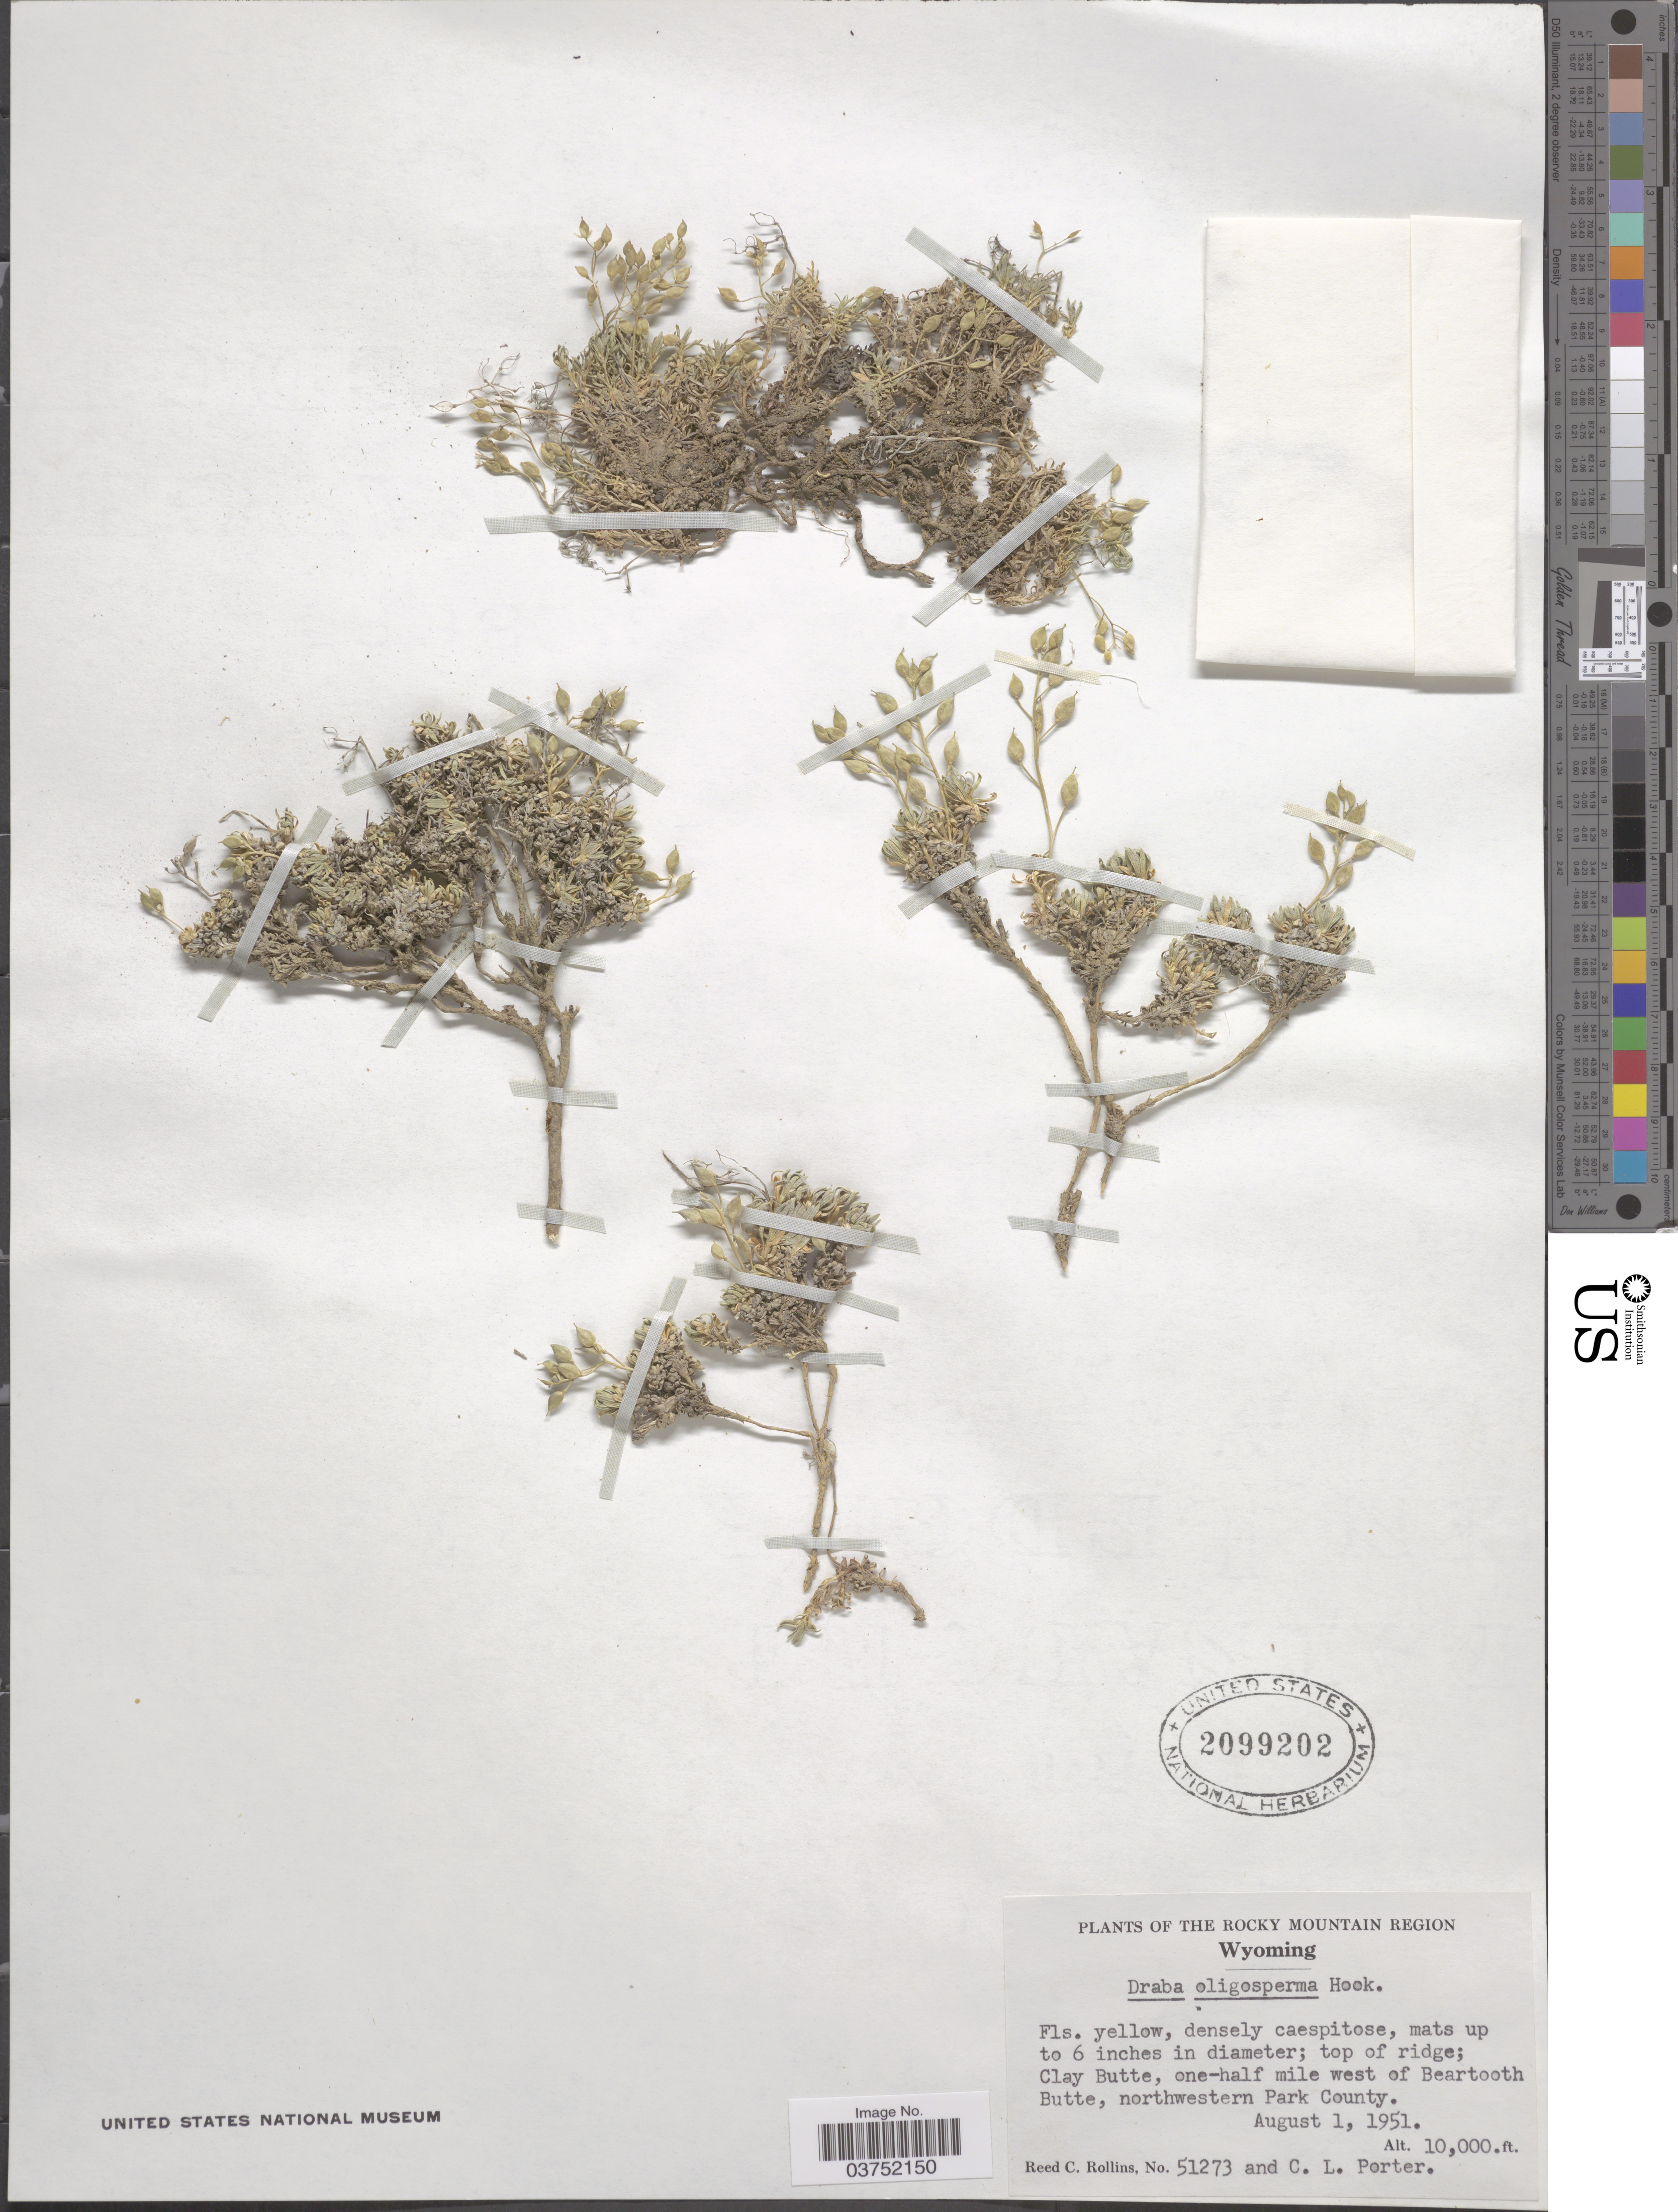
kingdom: Plantae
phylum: Tracheophyta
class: Magnoliopsida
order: Brassicales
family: Brassicaceae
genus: Draba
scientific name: Draba oligosperma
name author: Hook.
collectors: R. C. Rollins & C. L. Porter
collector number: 51273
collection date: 1951-08-01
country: United States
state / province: Wyoming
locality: The Rocky Mountain Region. Clay Butte, one-half mile west of Beartooth Butte, northwestern Park County.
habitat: top of ridge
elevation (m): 3048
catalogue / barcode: US 2099202